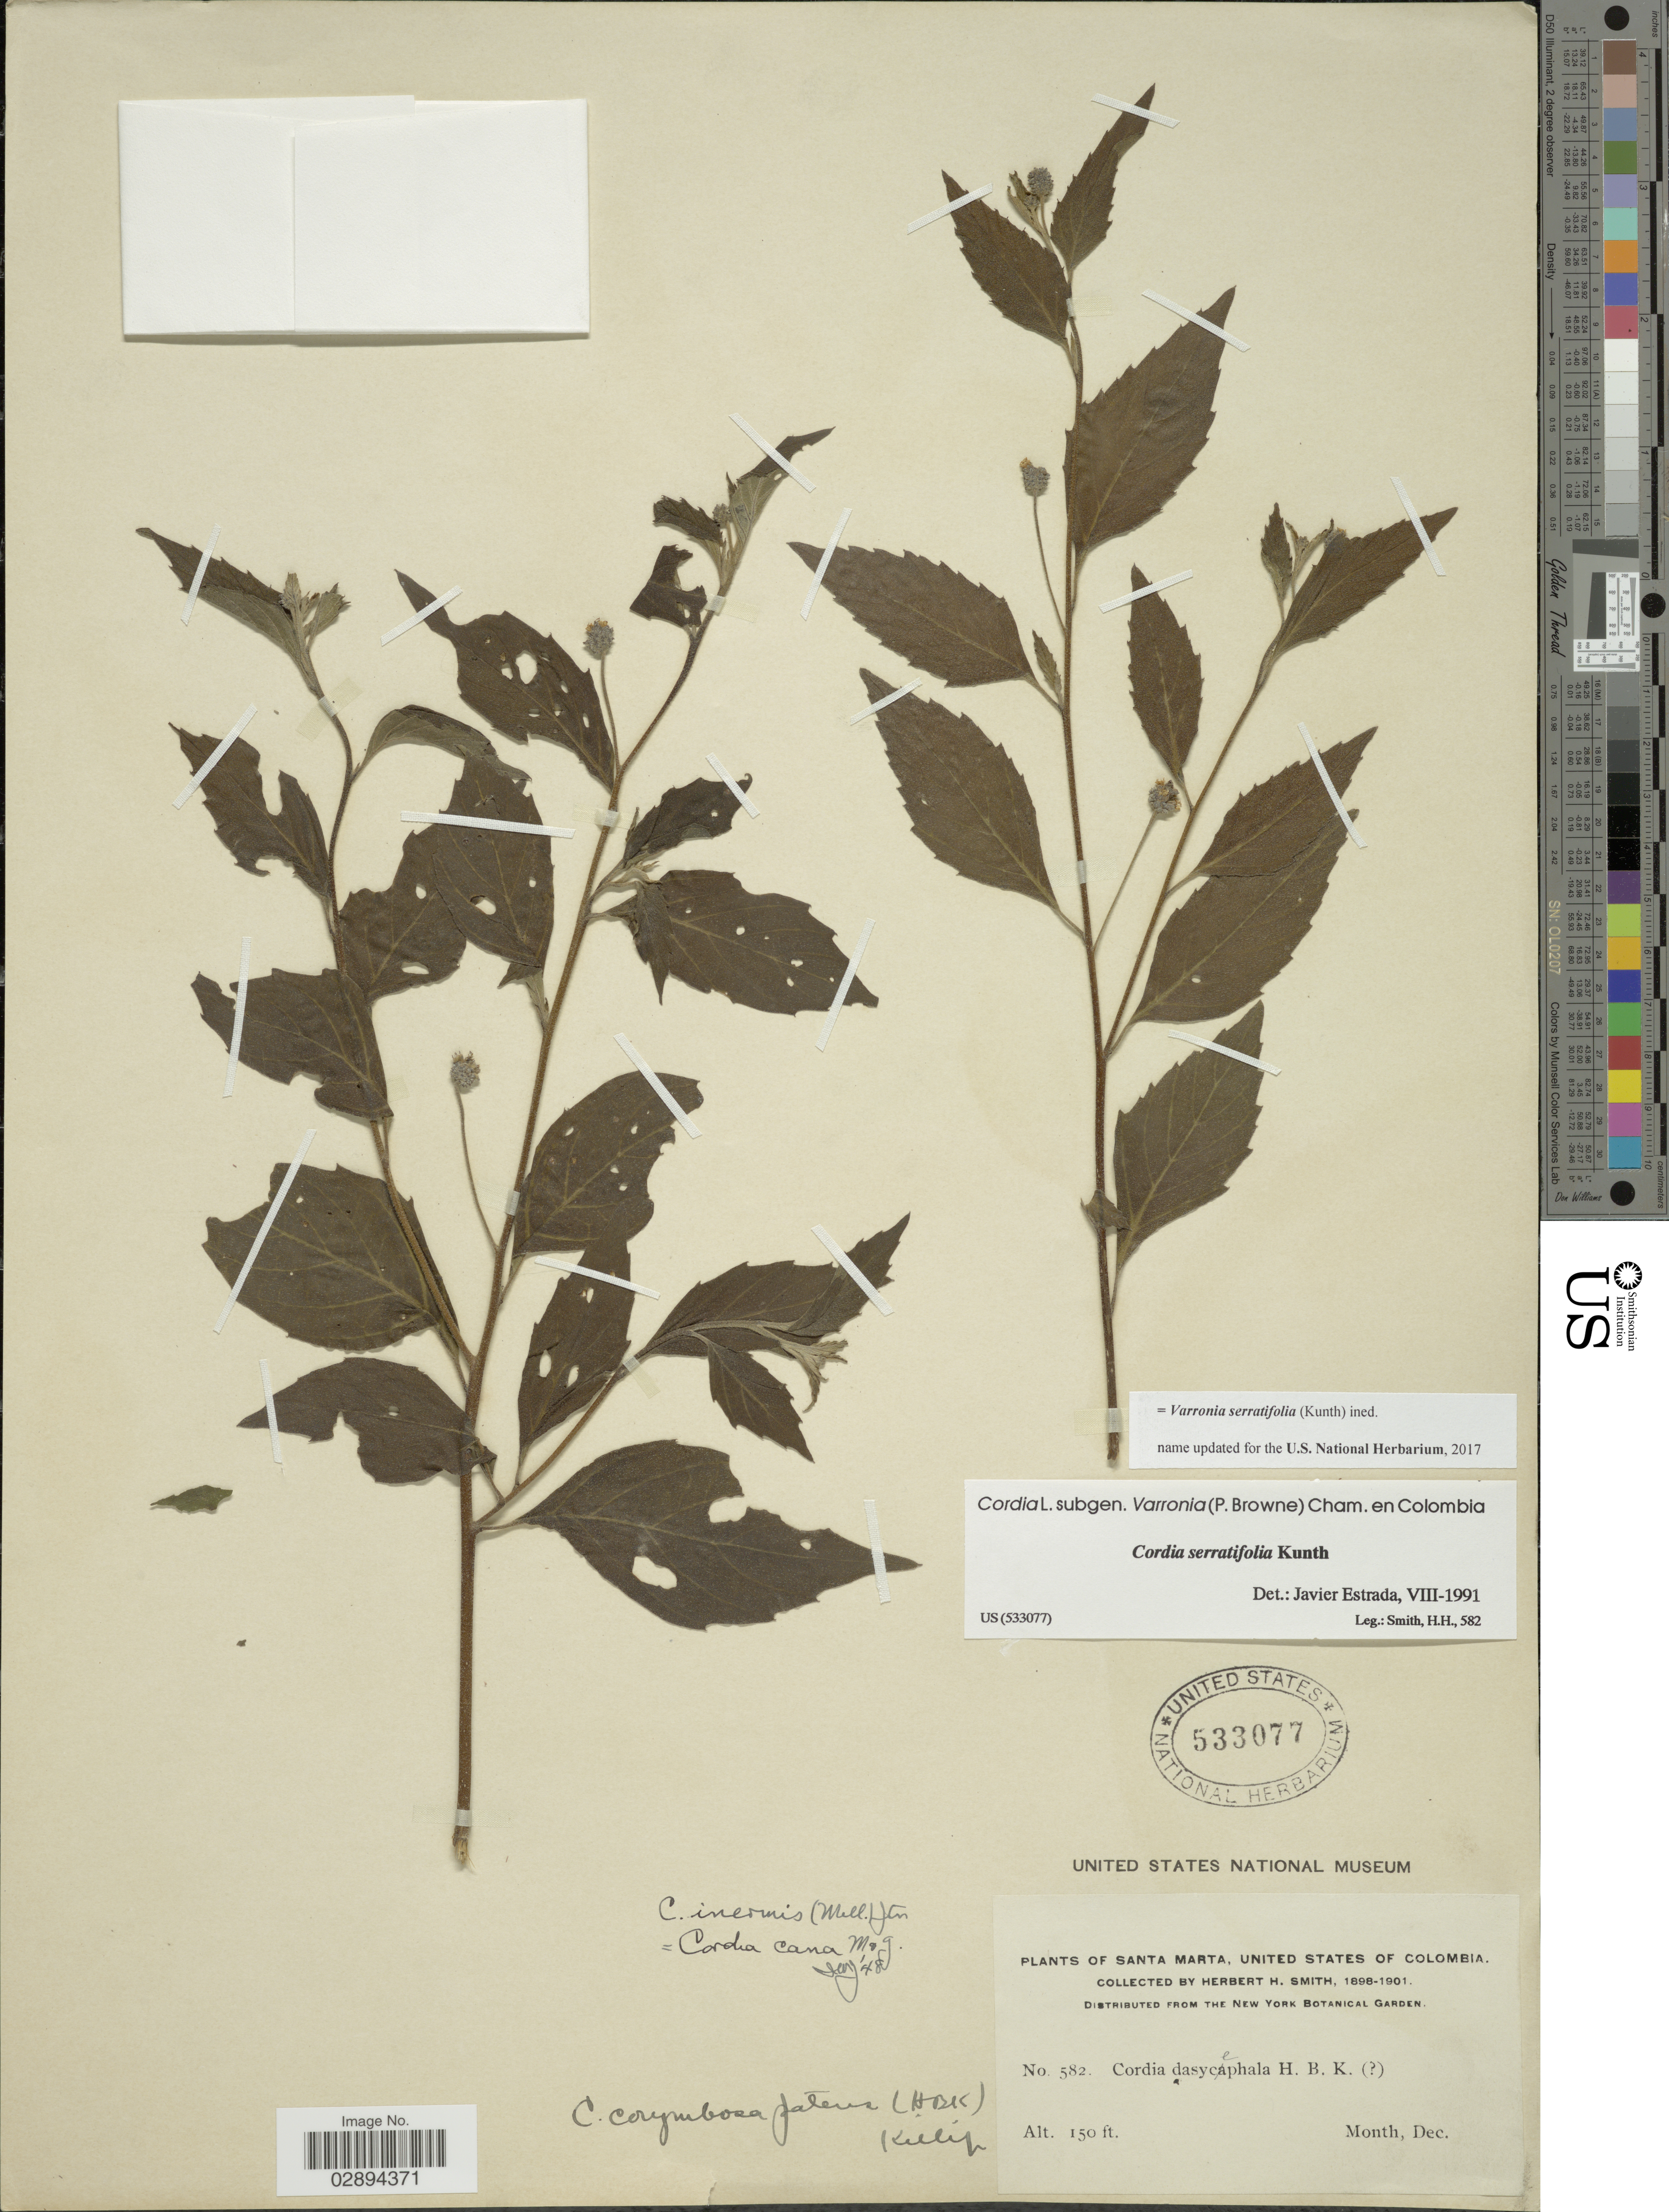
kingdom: Plantae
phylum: Tracheophyta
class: Magnoliopsida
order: Boraginales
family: Cordiaceae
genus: Varronia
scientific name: Varronia serratifolia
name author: (Kunth) T.S. Silva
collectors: Herbert H. Smith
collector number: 582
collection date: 1898-12/1901-12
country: Colombia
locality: Santa Marta, United States of Colombia.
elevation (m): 46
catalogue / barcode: US 533077